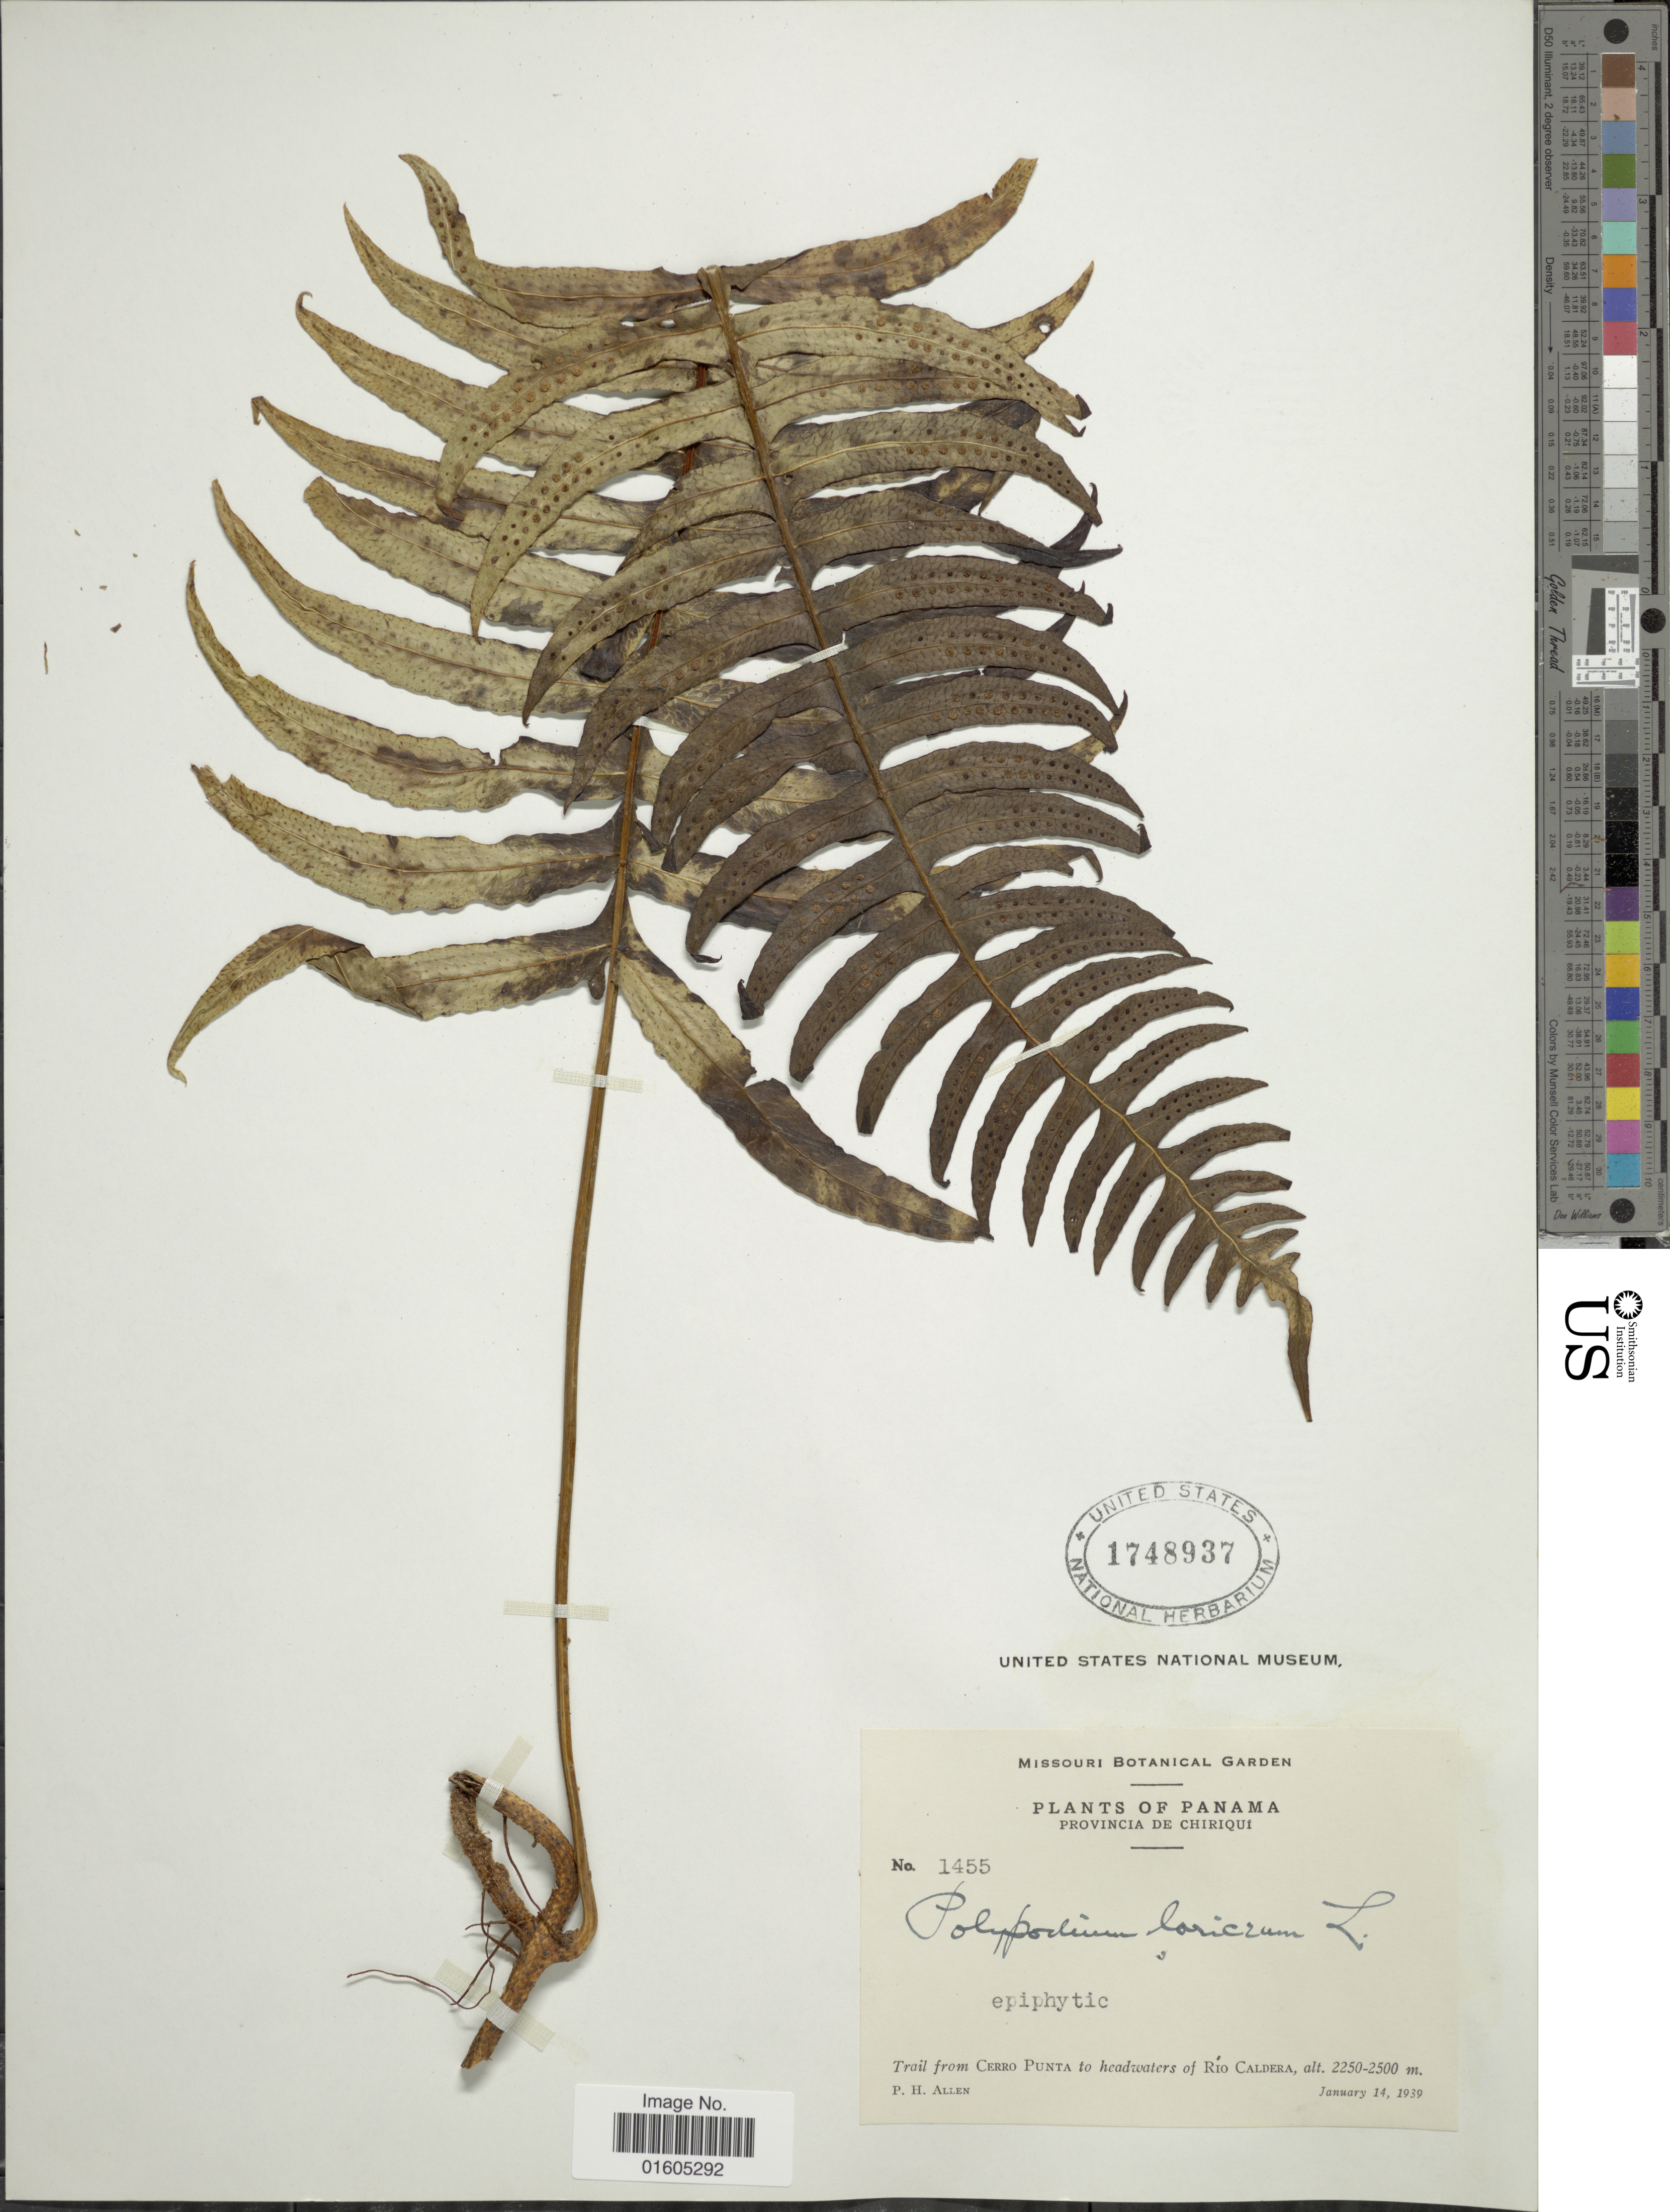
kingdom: Plantae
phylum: Tracheophyta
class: Polypodiopsida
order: Polypodiales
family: Polypodiaceae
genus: Serpocaulon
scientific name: Serpocaulon loriceum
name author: (L.) A.R. Sm.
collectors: P. H. Allen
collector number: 1455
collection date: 1939-01-14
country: Panama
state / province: Chiriqui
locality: Trail from Cerro Punta to headwaters of Río Caldera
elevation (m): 2250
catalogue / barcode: US 1748937